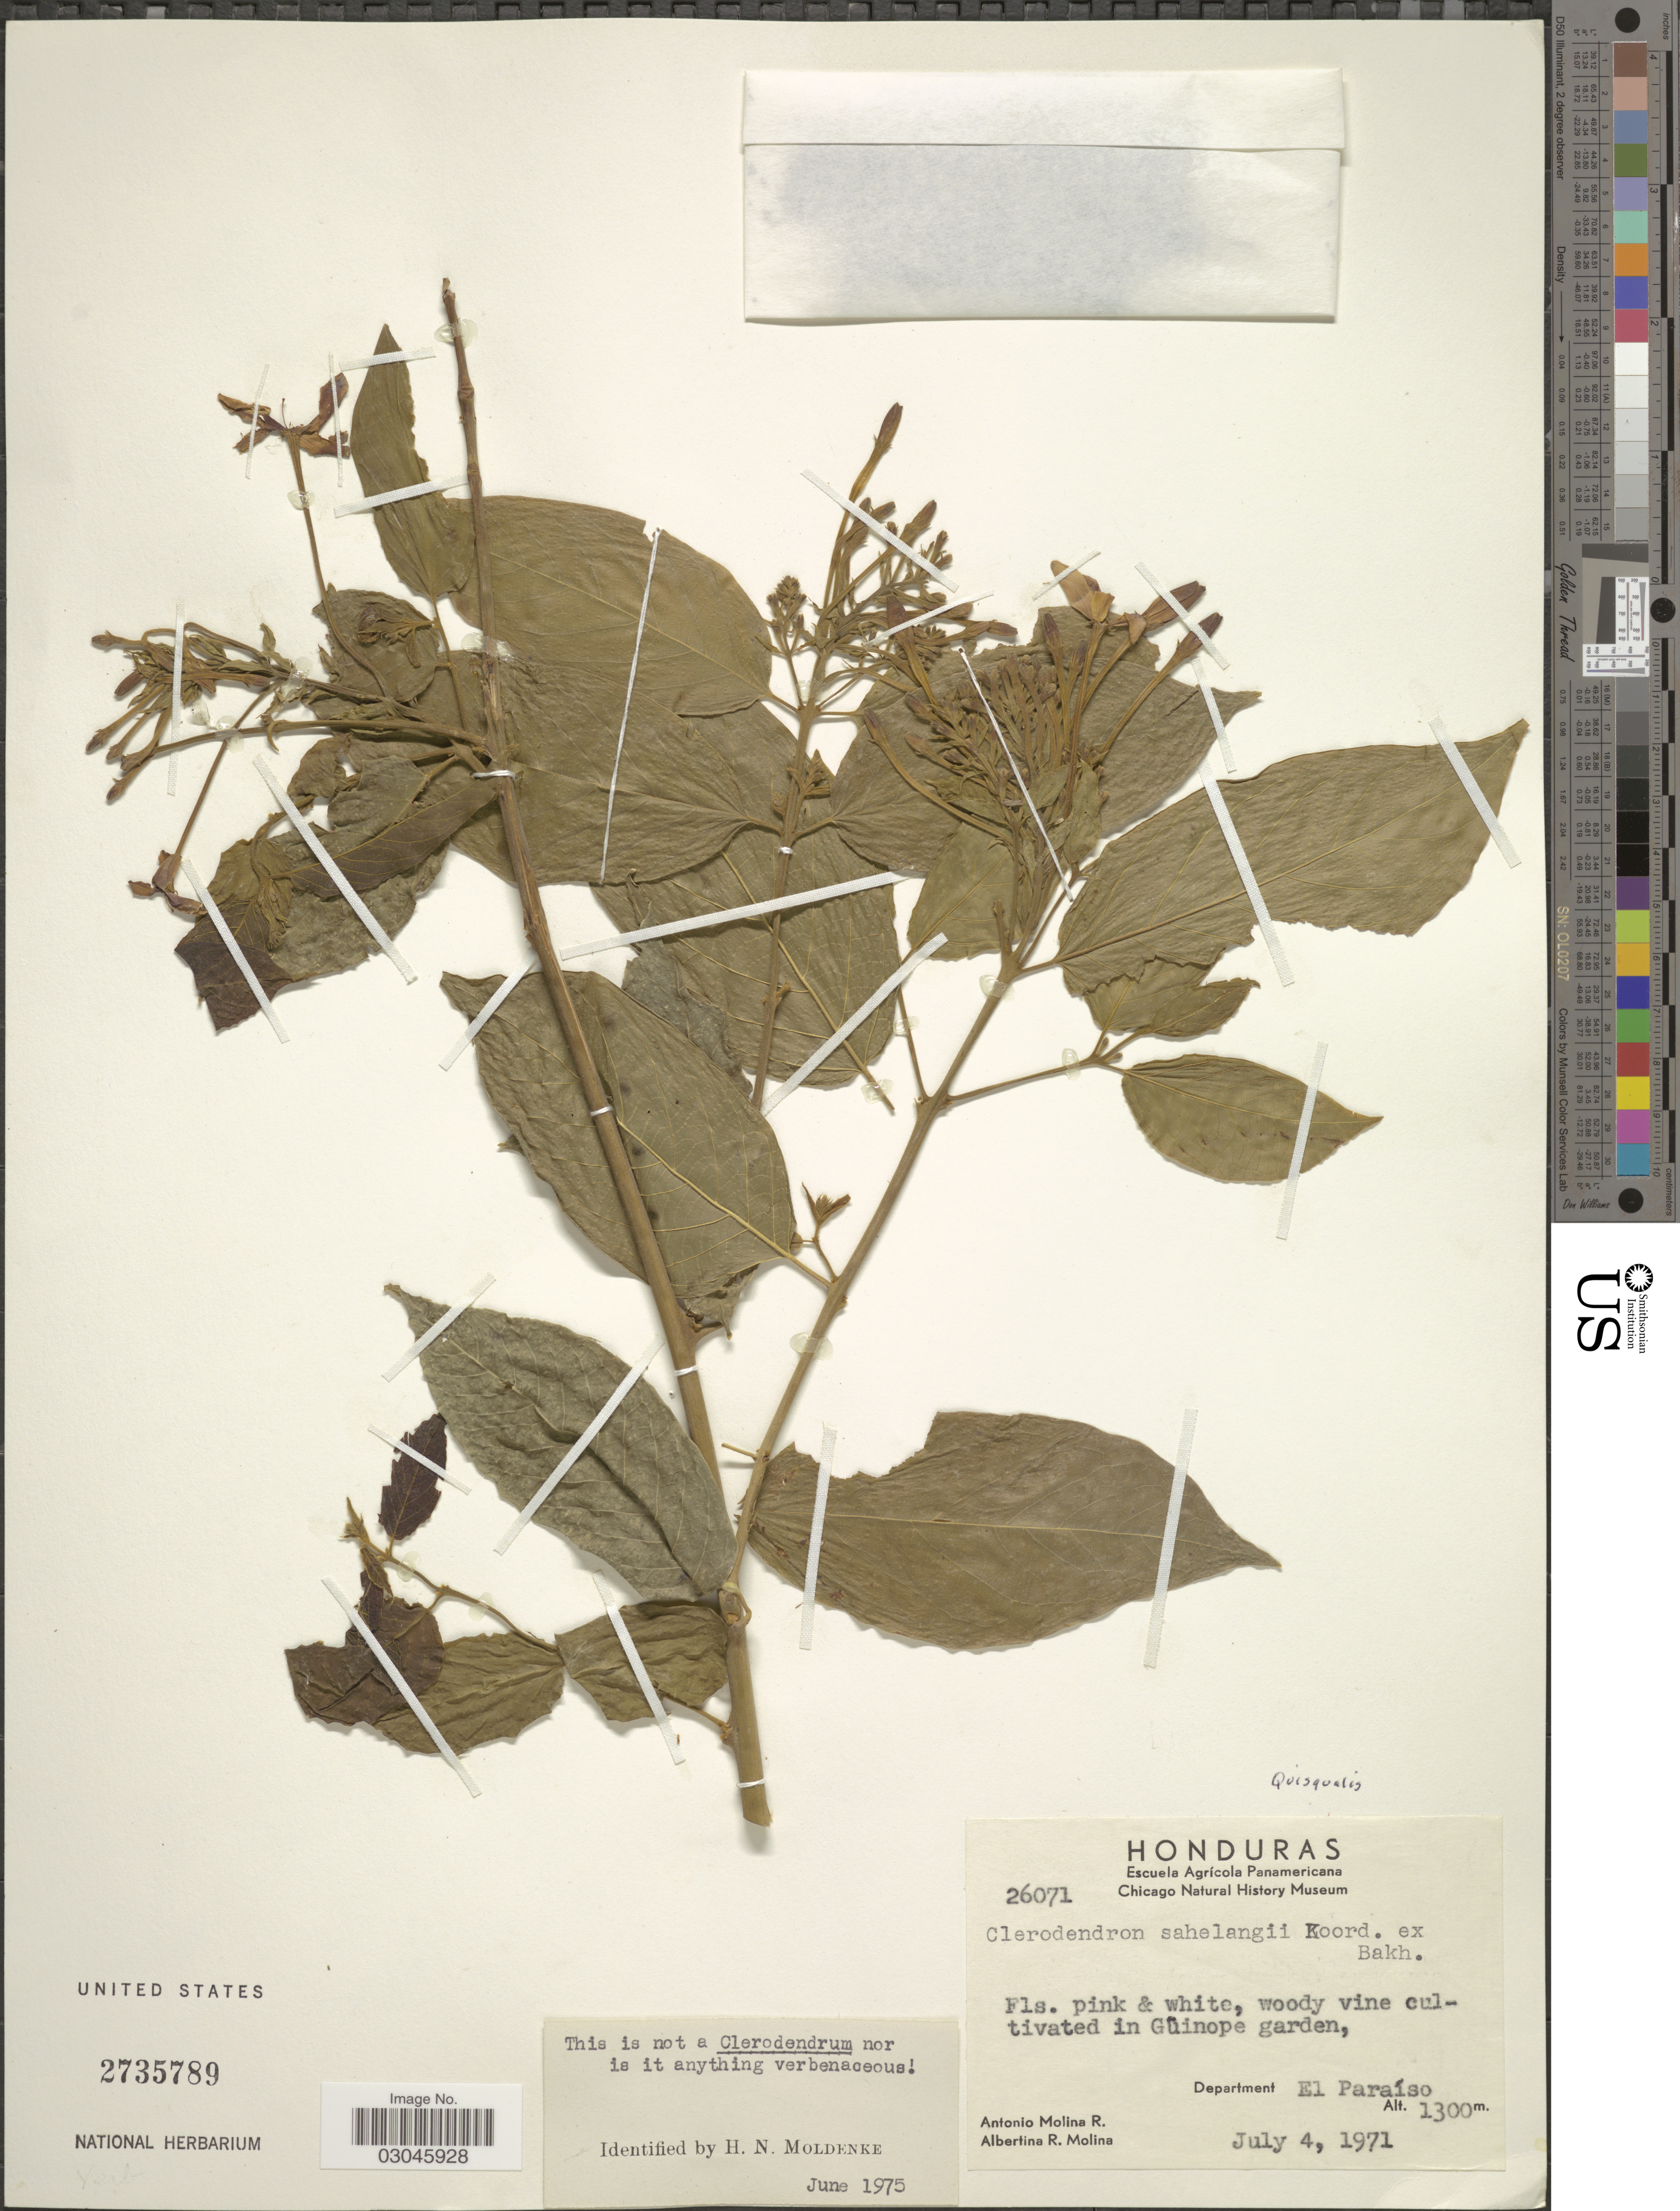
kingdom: Plantae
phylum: Tracheophyta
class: Magnoliopsida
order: Myrtales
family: Combretaceae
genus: Combretum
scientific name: Combretum sp.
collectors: A. Molina R. & A. R. Molina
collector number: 26071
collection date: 1971-07-04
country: Honduras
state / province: El Paraíso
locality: In Güinope garden, Department El Paraíso.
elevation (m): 1300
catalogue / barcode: US 2735789